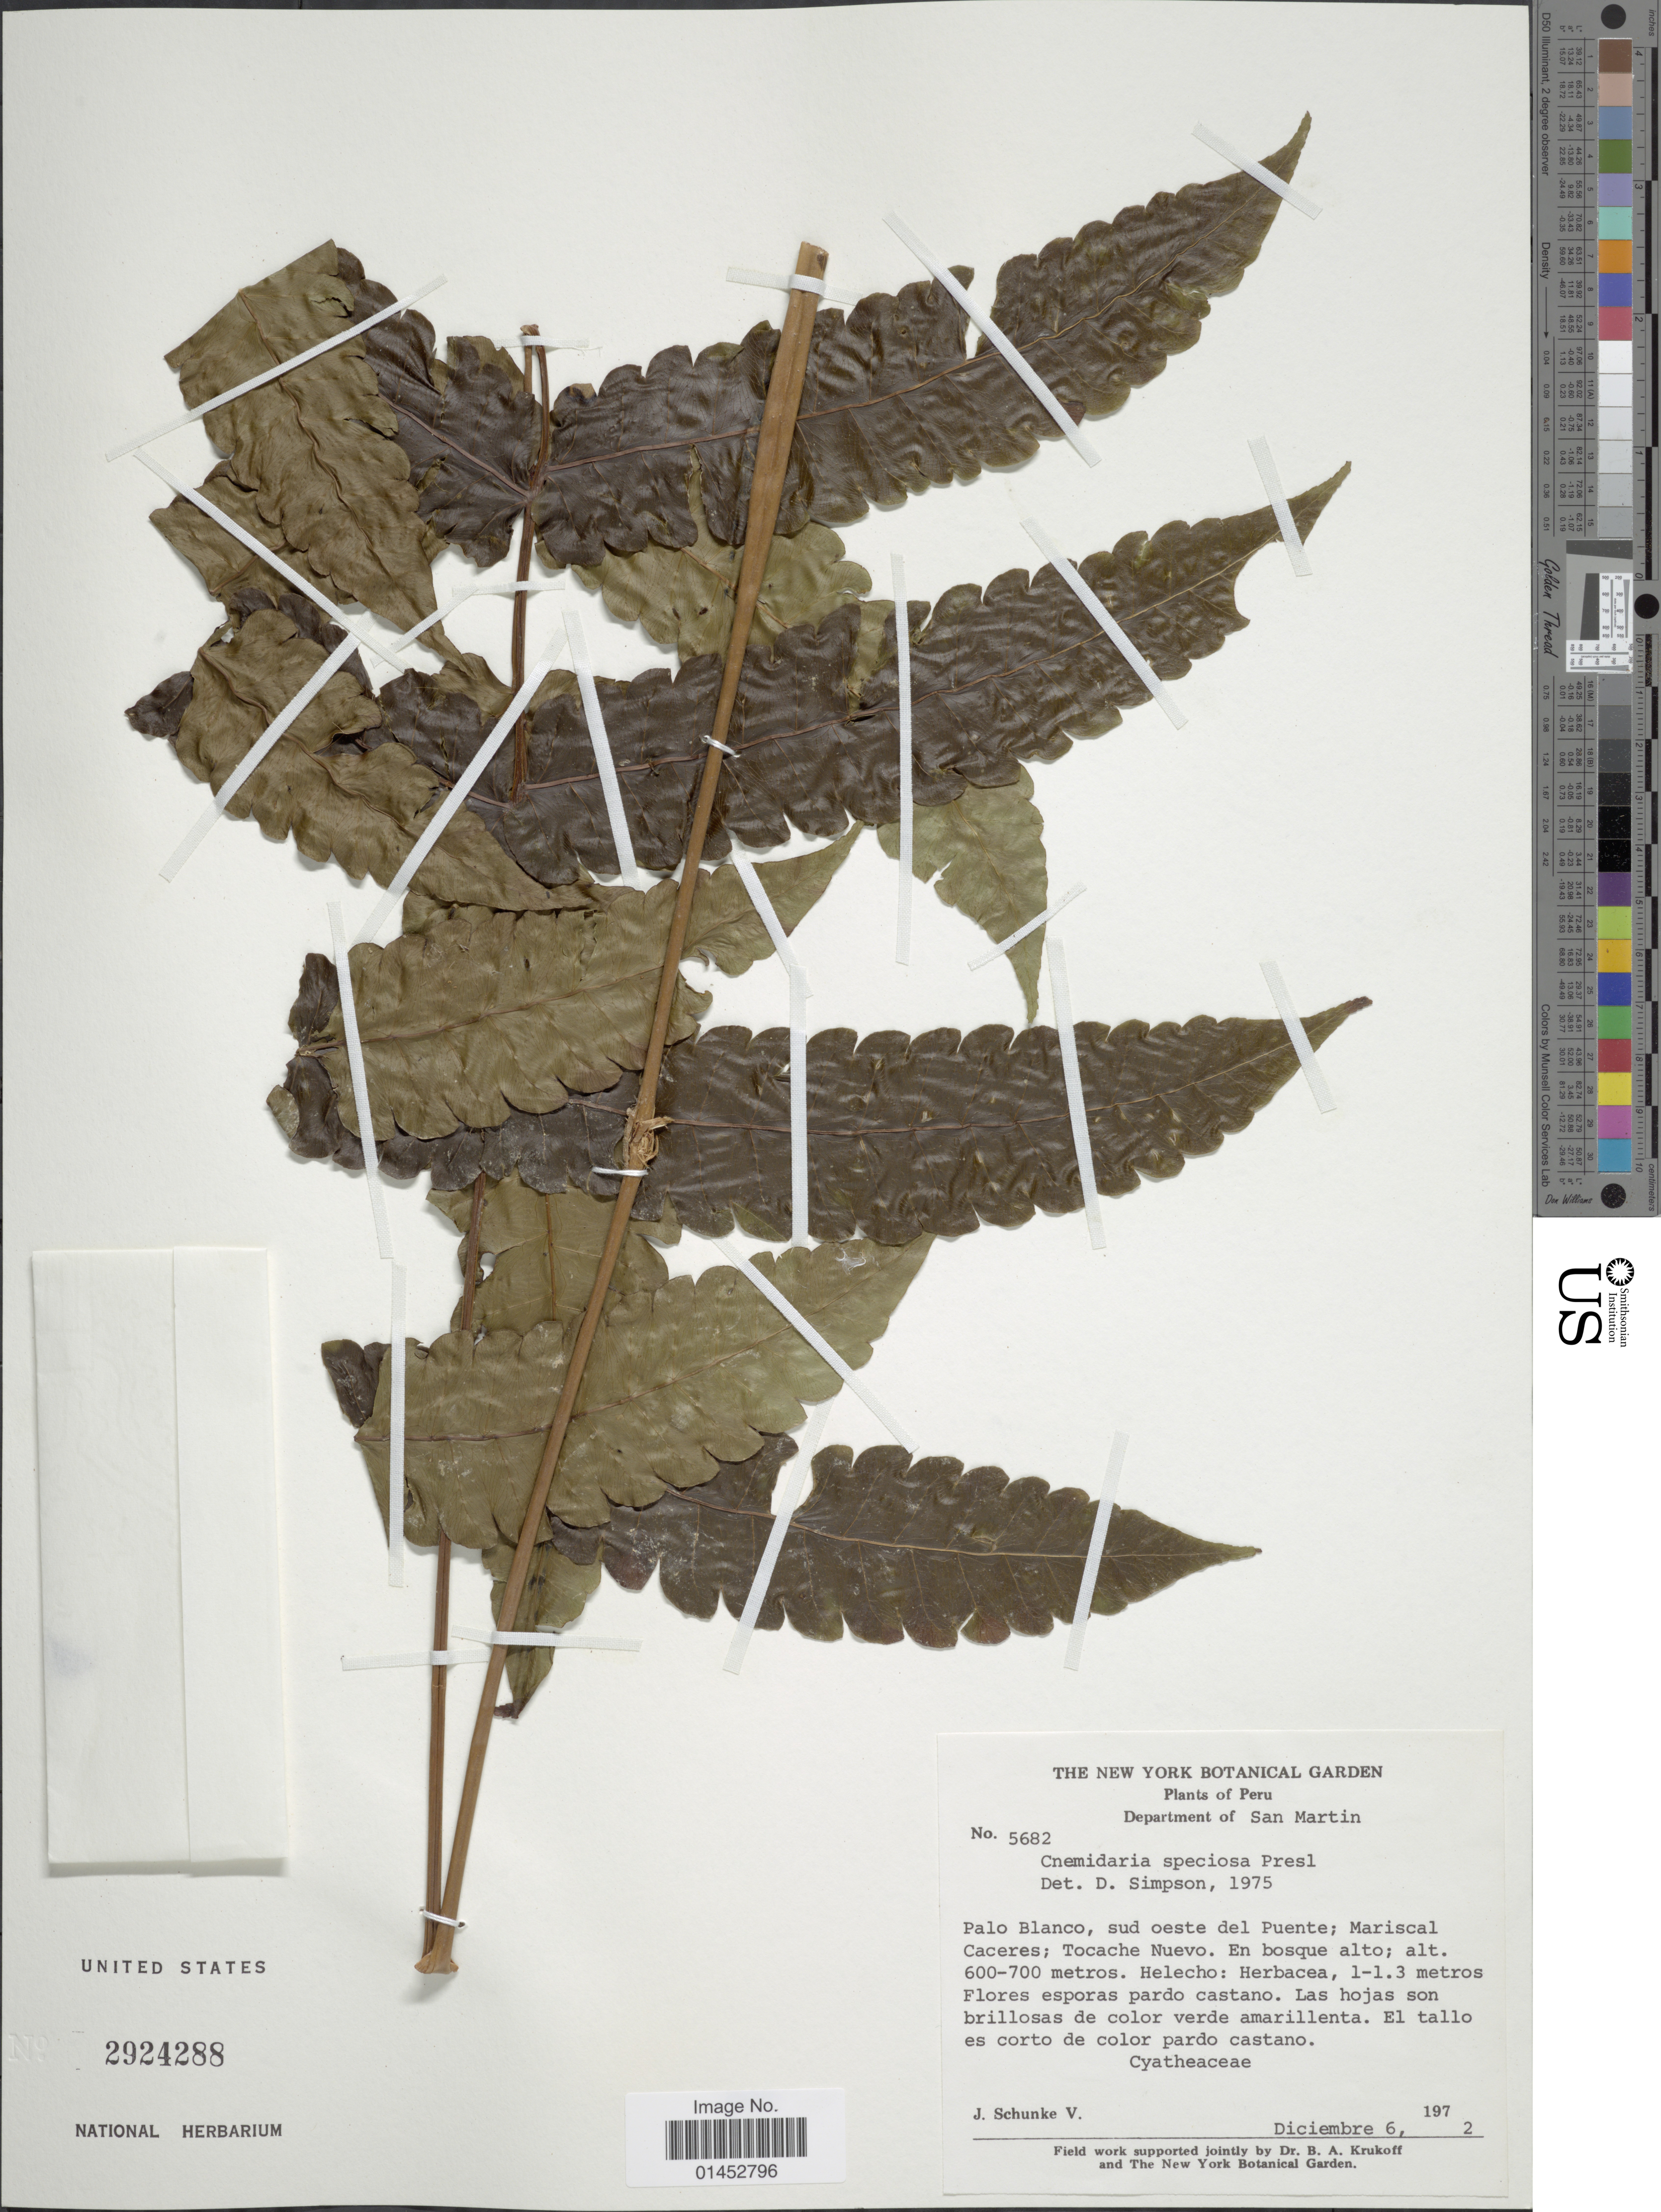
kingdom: Plantae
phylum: Tracheophyta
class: Polypodiopsida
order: Cyatheales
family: Cyatheaceae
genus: Cyathea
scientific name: Cyathea speciosa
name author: Humb. & Bonpl. ex Willd.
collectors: J. Schunke Vigo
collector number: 5682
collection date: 1972-12-06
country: Peru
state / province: San Martín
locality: Department of San Martin, Palo Blanco, sud oeste del Puente; Mariscal Caceres; Tocache Nuevo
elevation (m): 600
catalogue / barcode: US 2924288